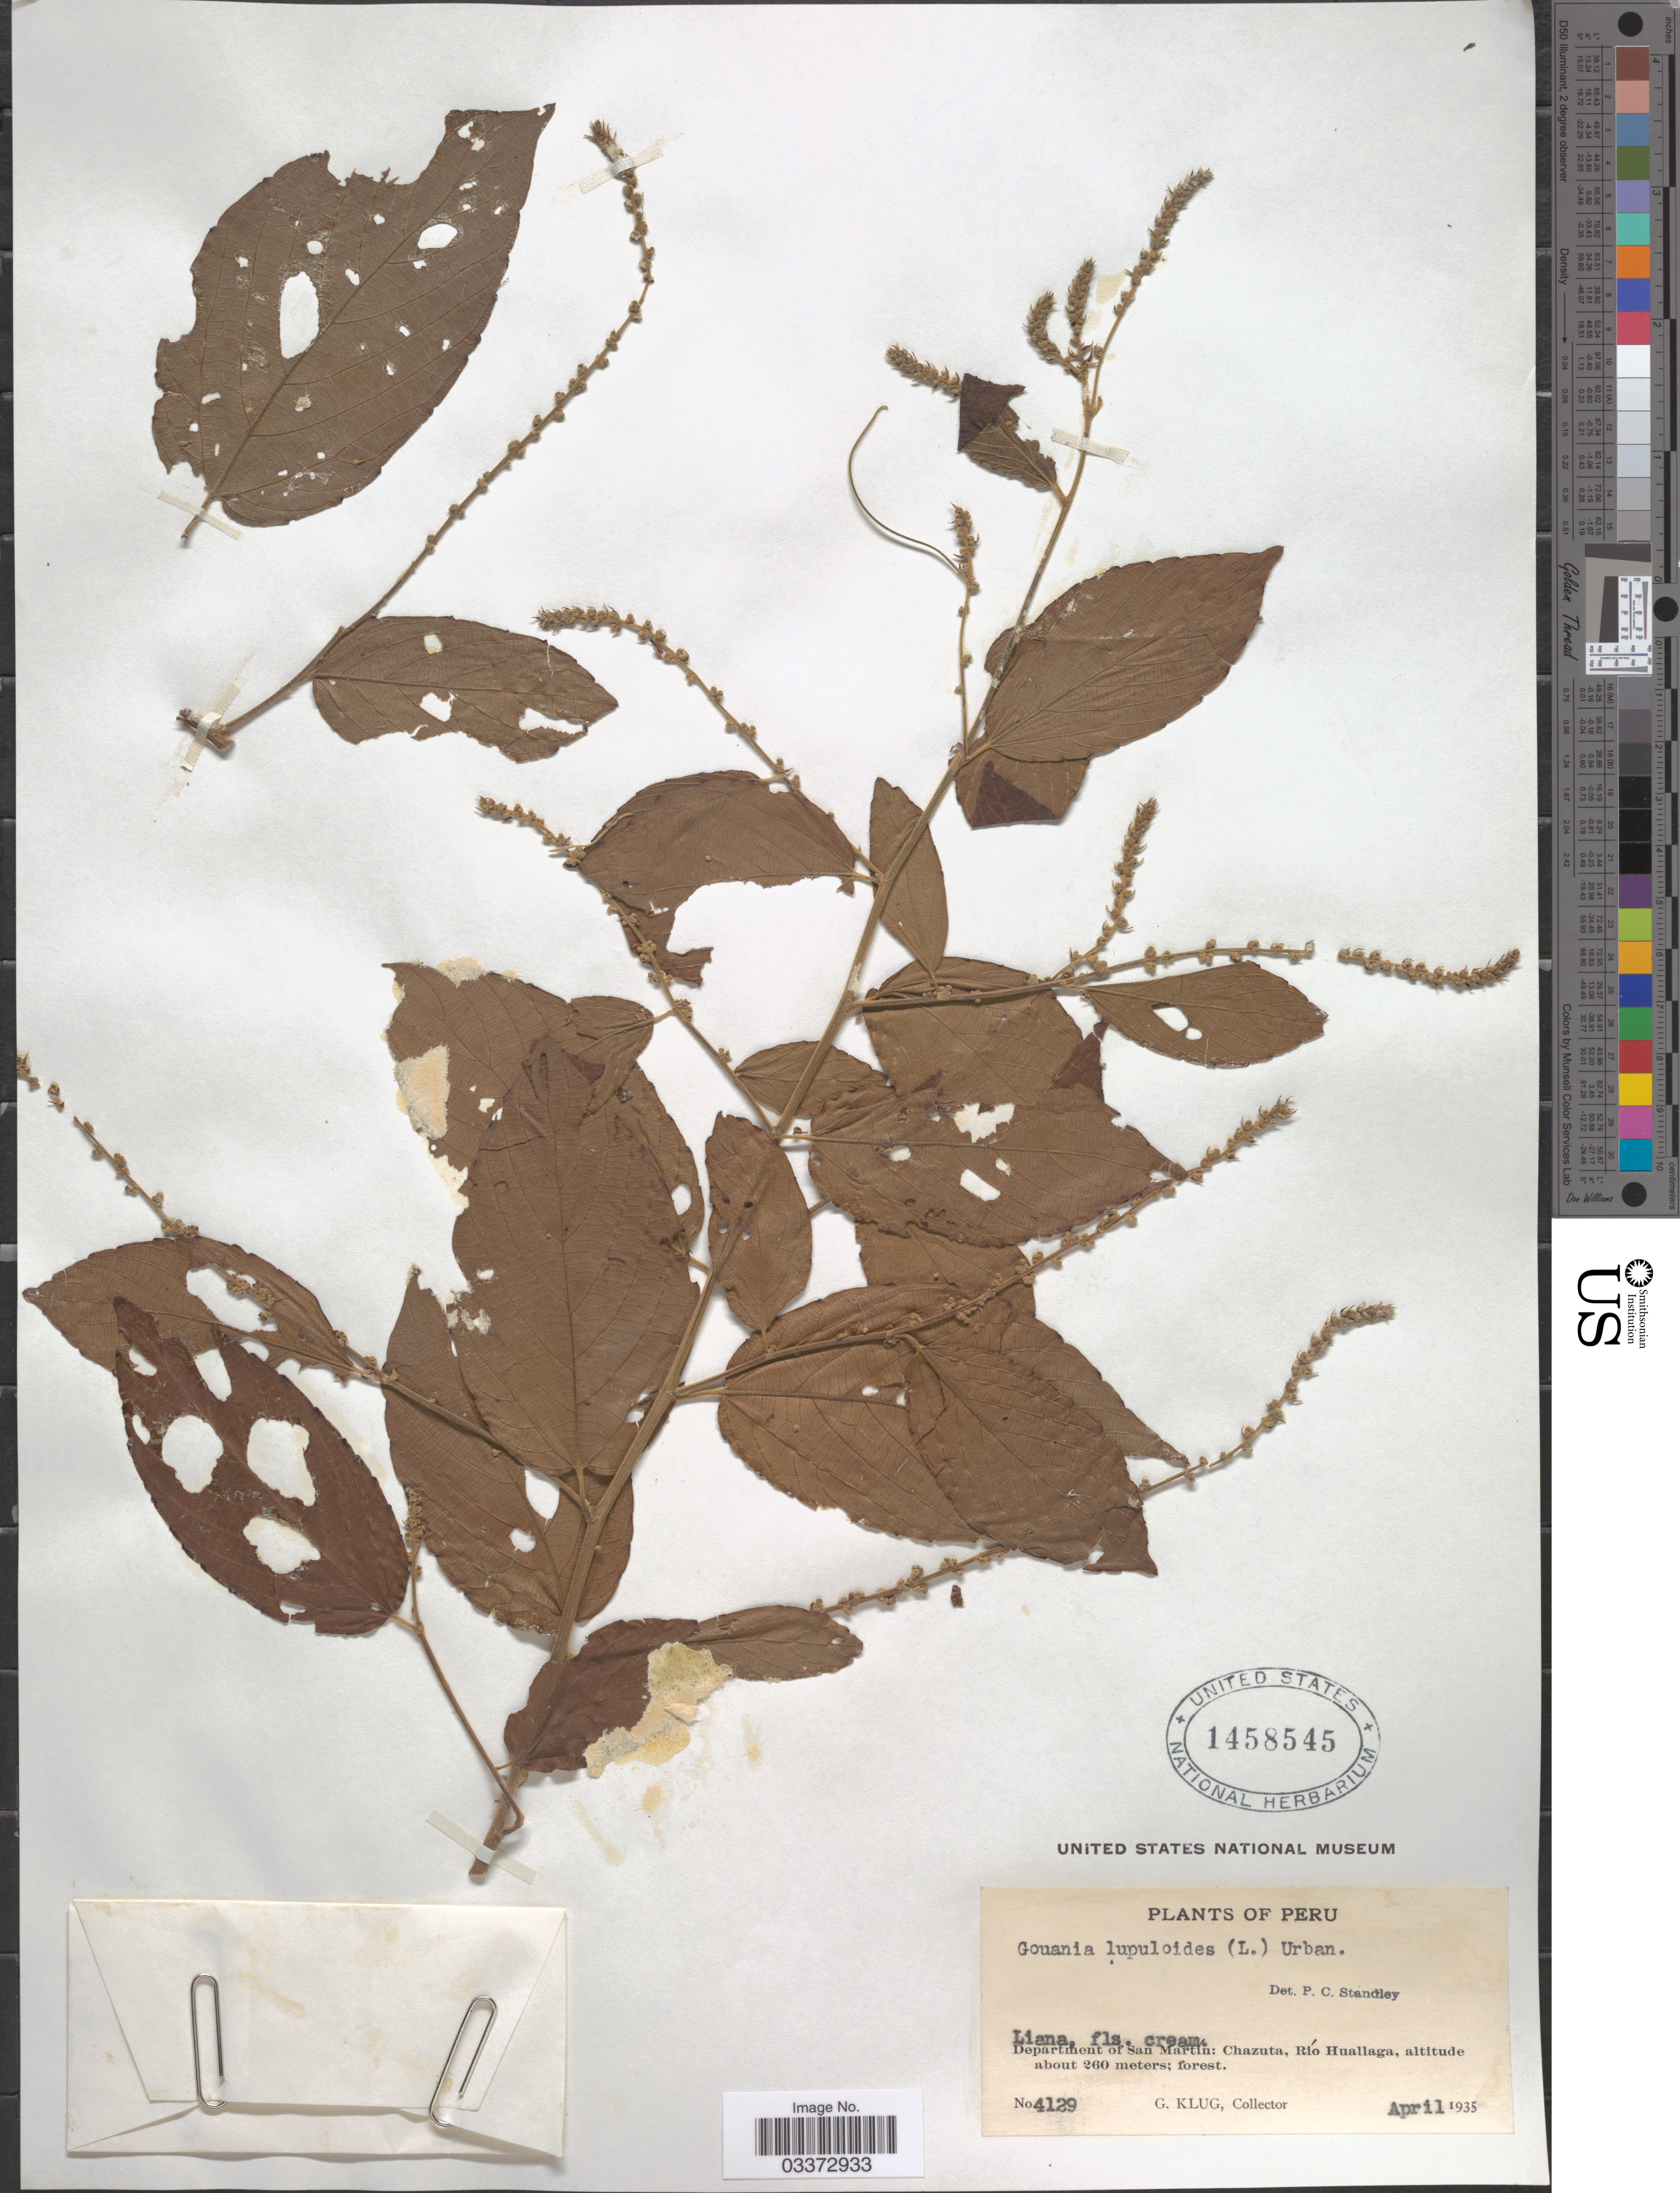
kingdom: Plantae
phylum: Tracheophyta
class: Magnoliopsida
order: Rosales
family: Rhamnaceae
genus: Gouania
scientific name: Gouania polygama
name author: (Jacq.) Urb.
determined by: Figueira, Mauricio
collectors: G. Klug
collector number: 4129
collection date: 1935-04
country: Peru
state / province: San Martín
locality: Department of San Martín: Chazuta, Río Huallaga.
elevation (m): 260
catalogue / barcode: US 1458545